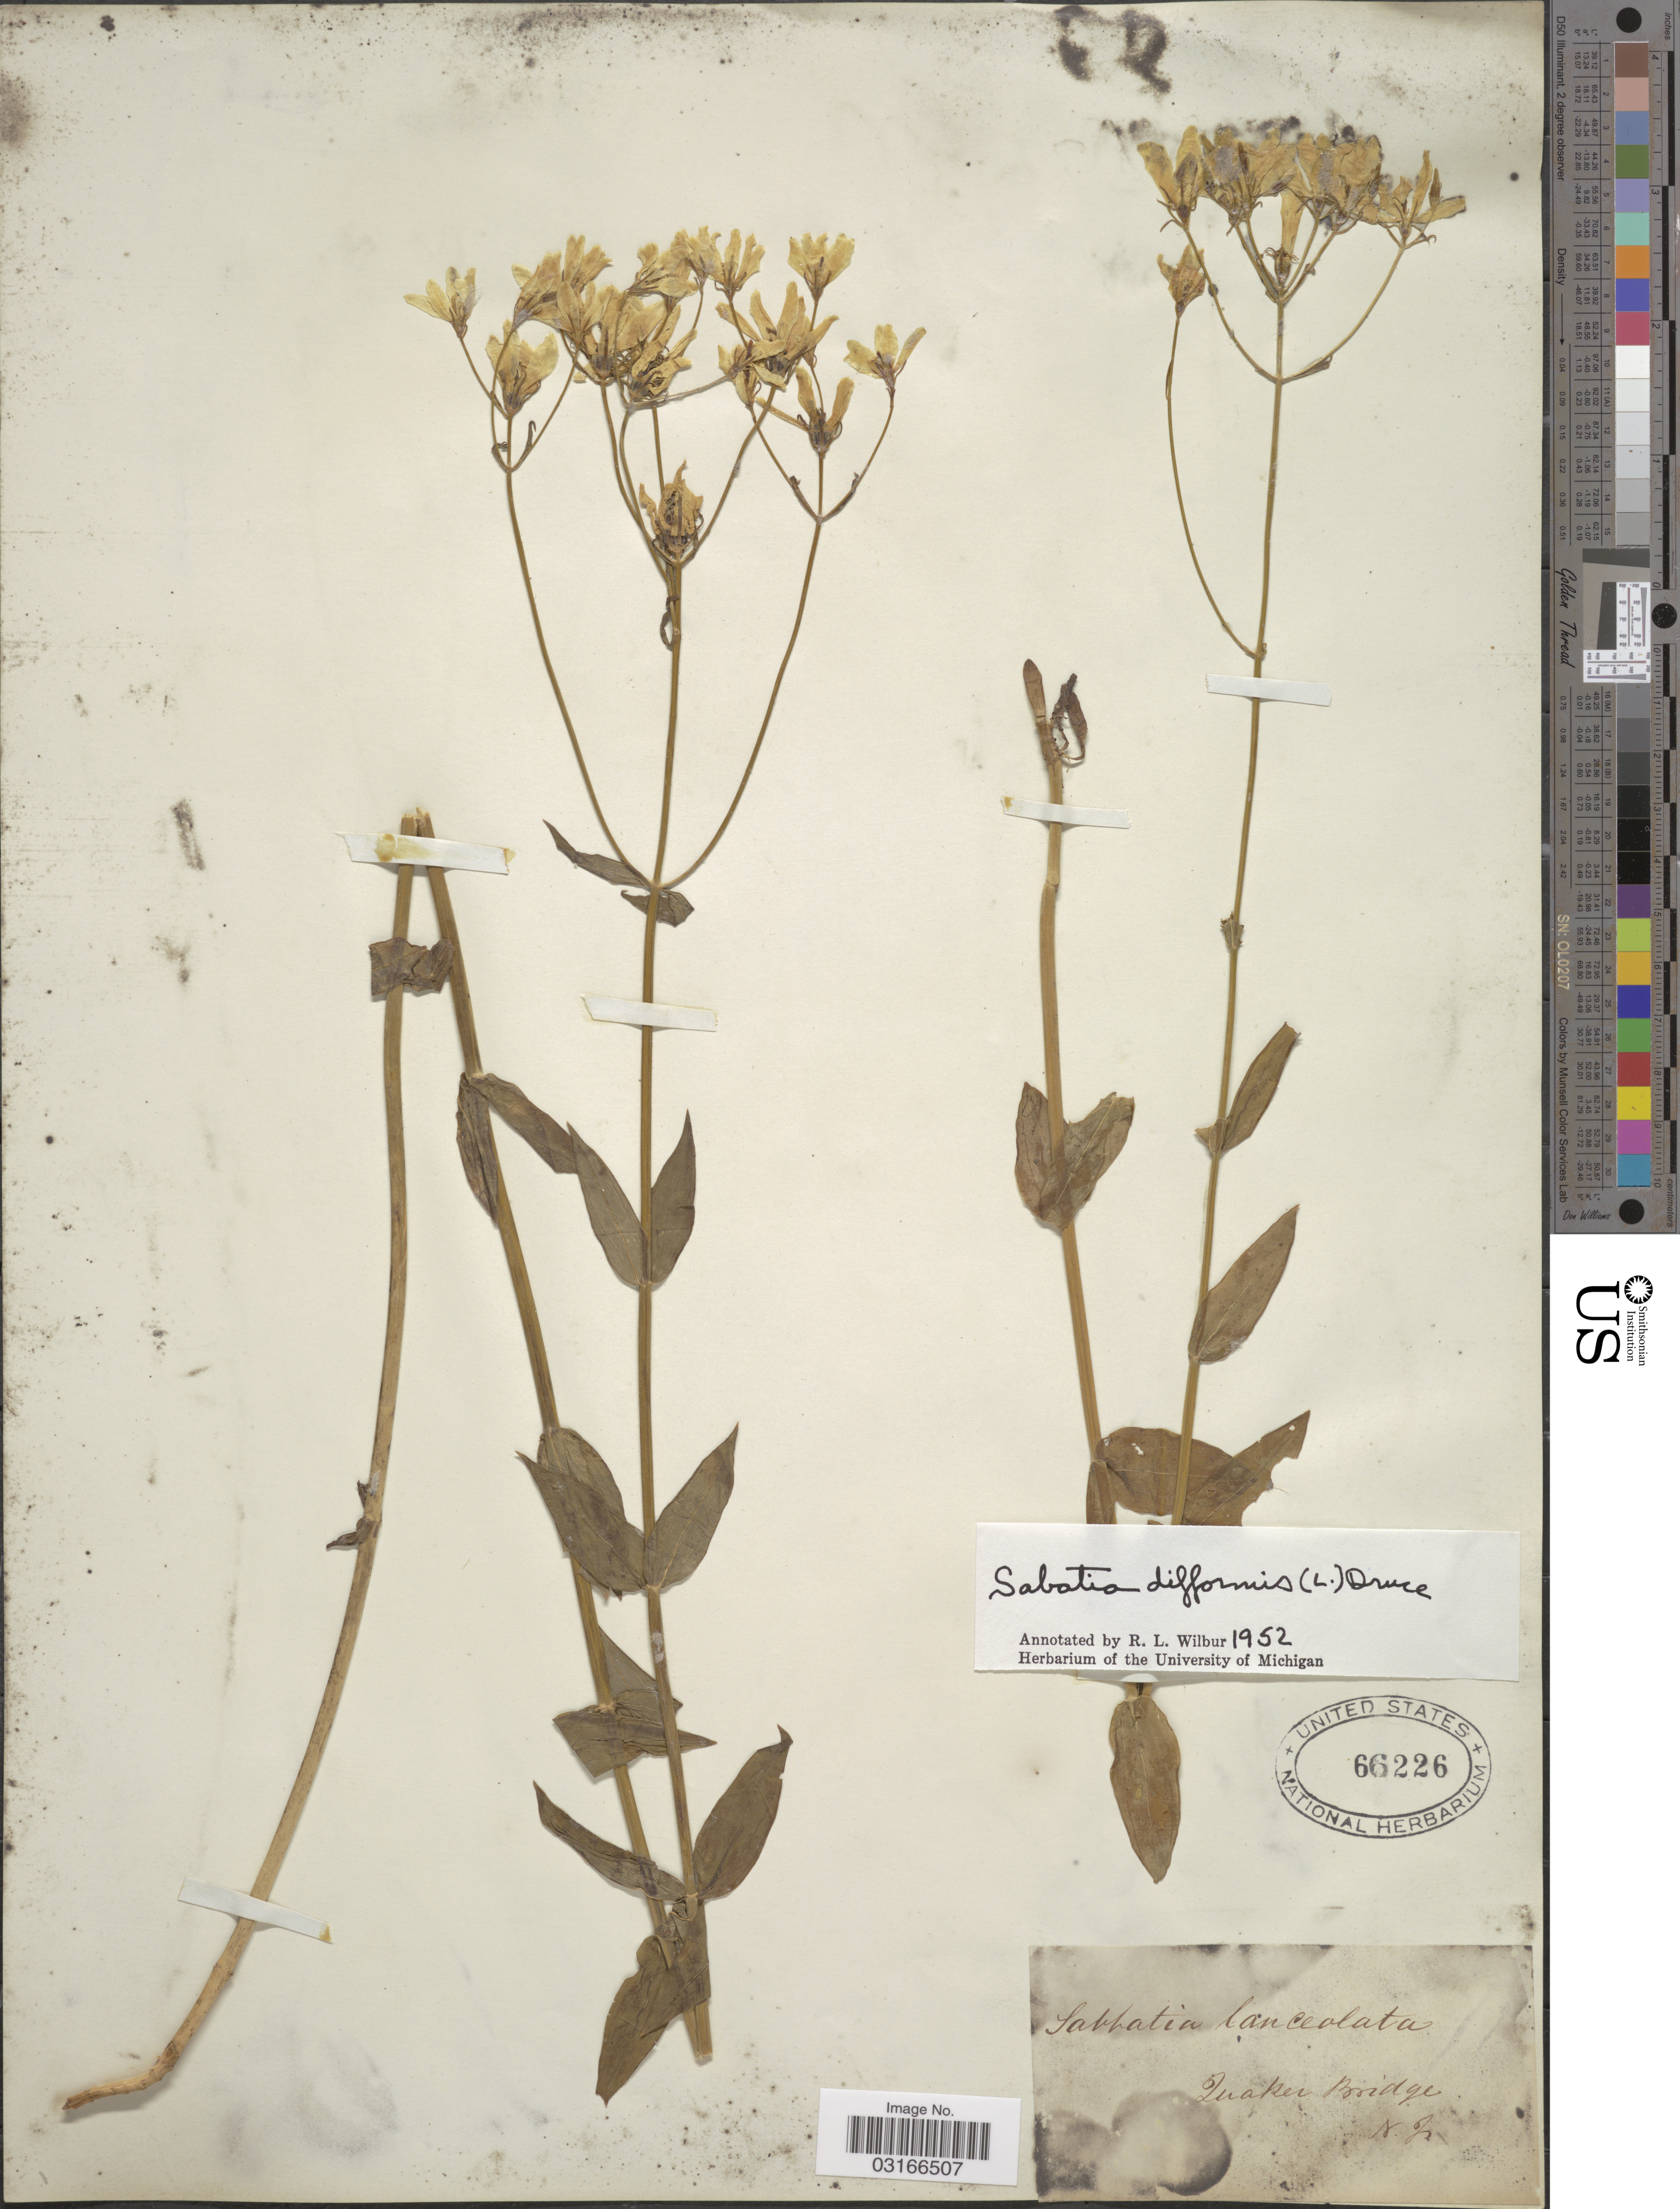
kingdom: Plantae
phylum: Tracheophyta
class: Magnoliopsida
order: Gentianales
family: Gentianaceae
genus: Sabatia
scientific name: Sabatia difformis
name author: (L.) Druce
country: United States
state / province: New Jersey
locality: Quaker Bridge.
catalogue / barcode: US 66226